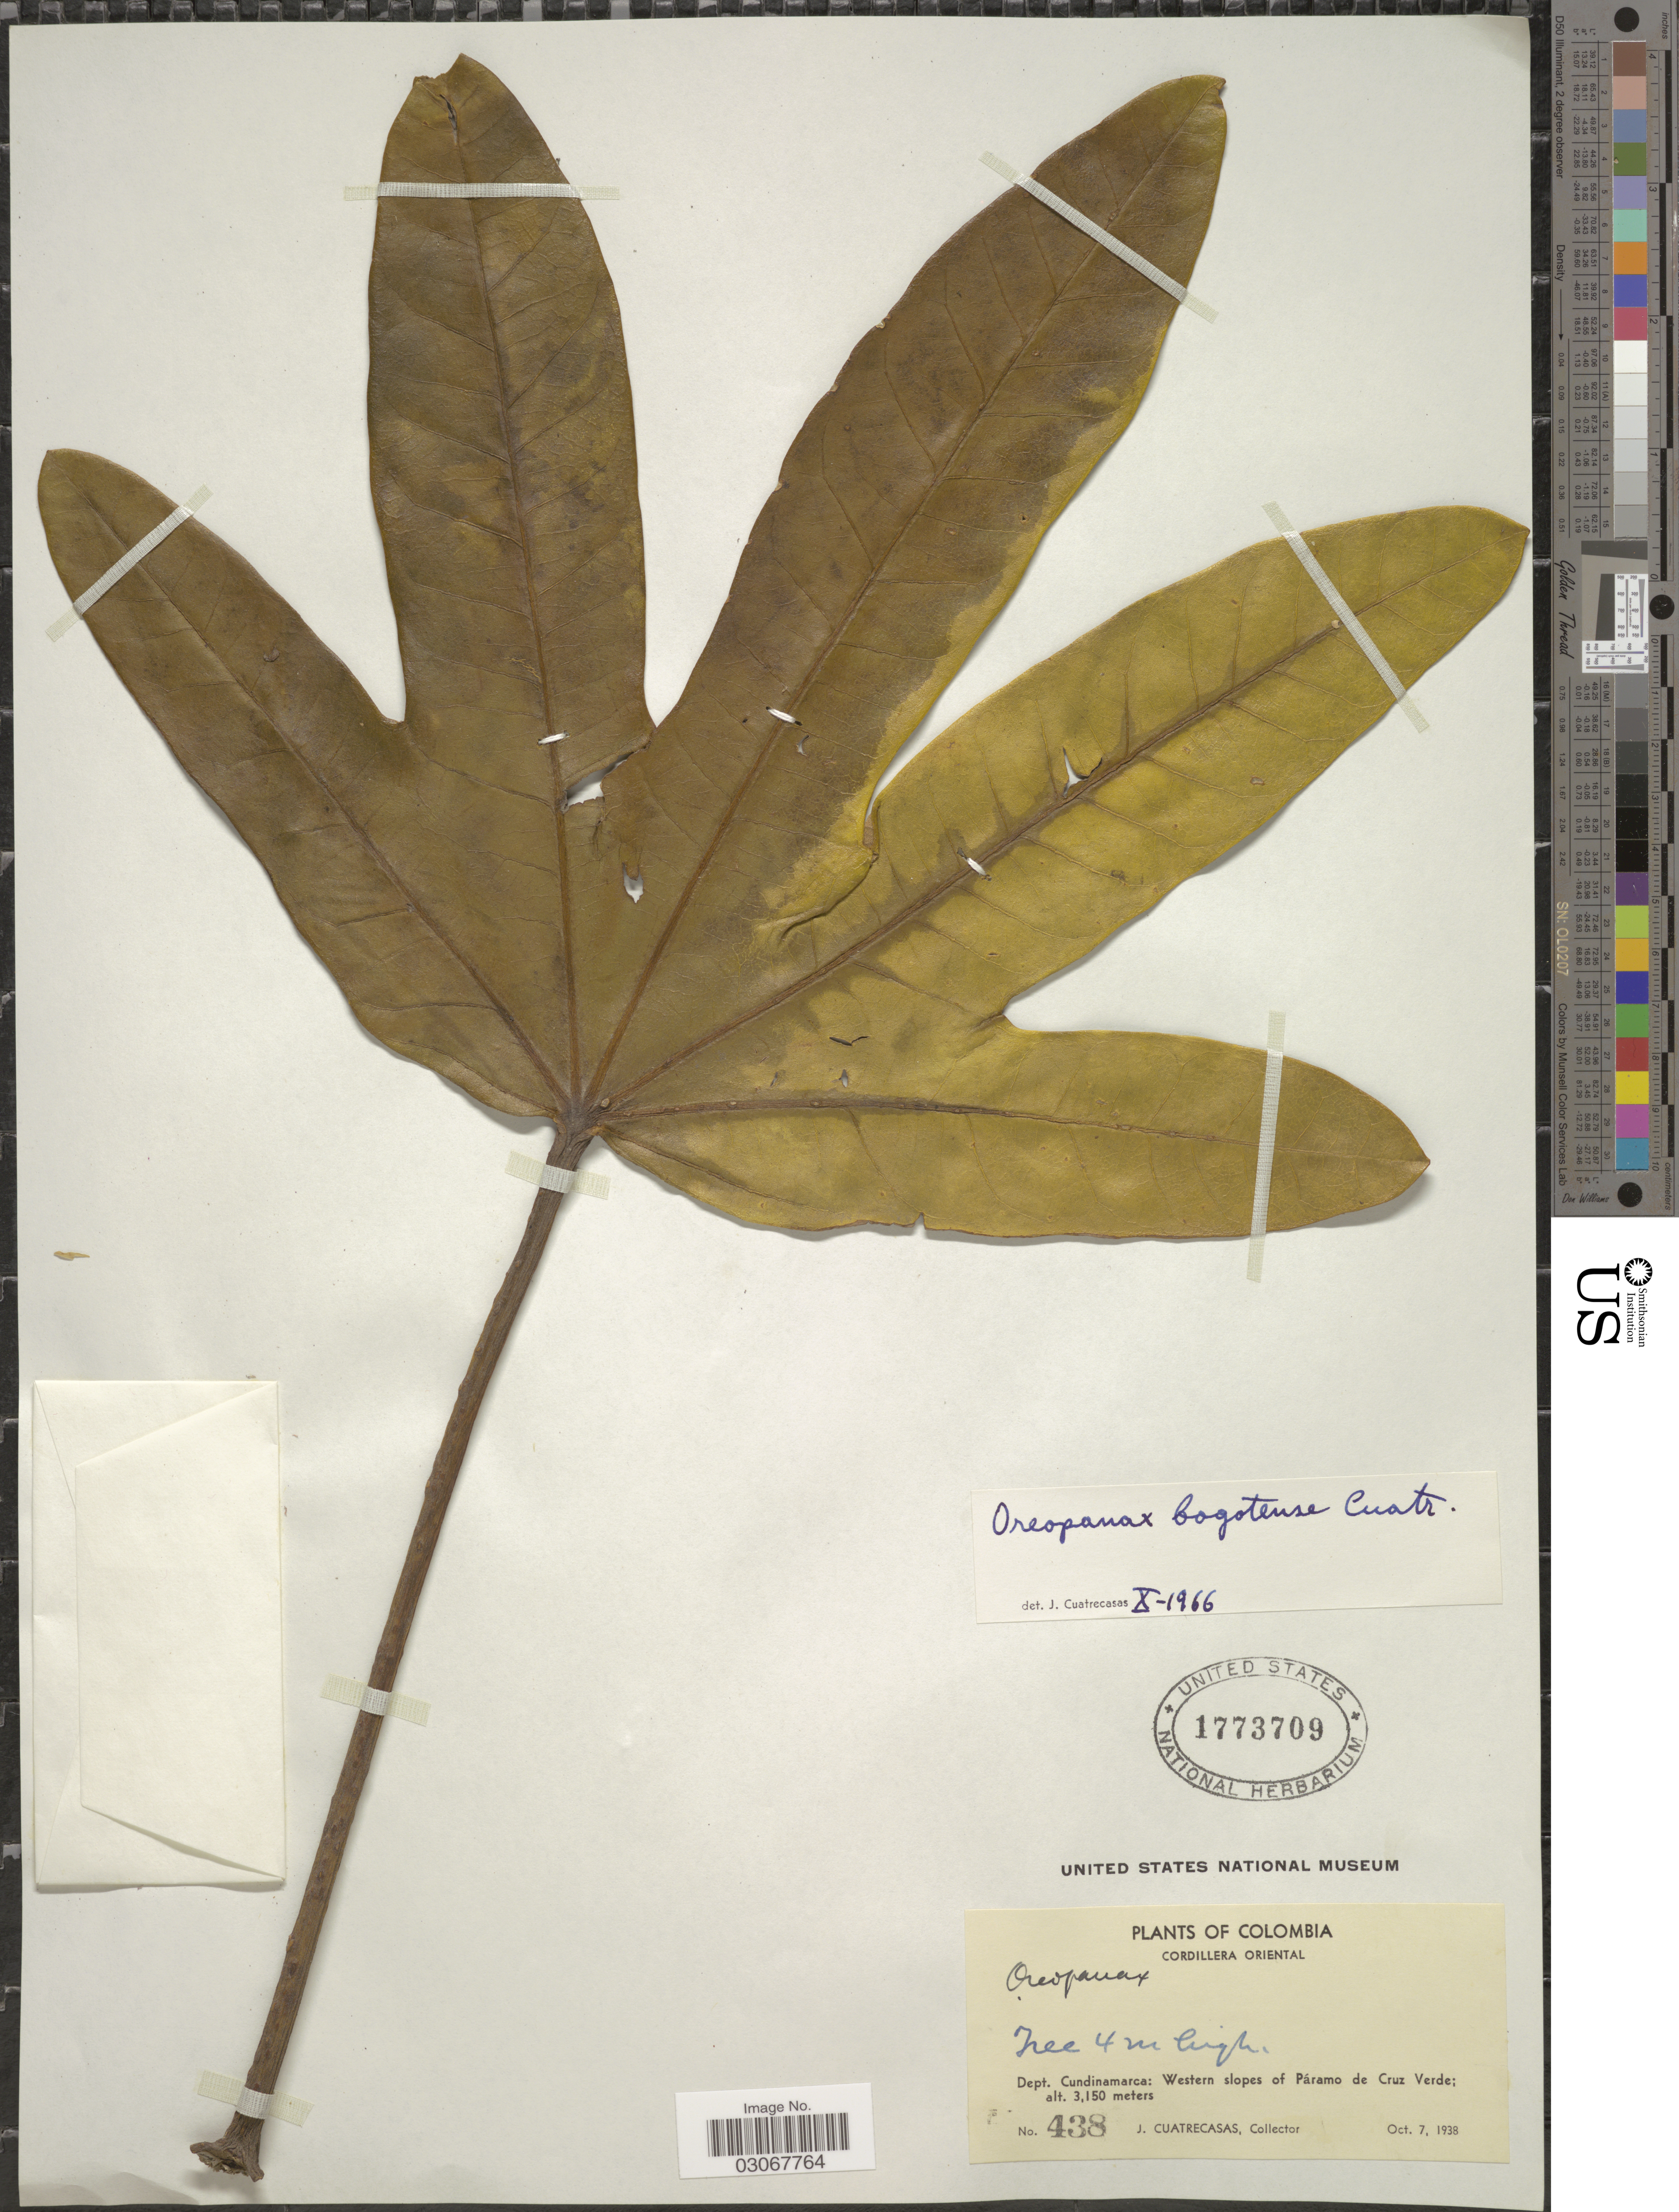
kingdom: Plantae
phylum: Tracheophyta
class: Magnoliopsida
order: Apiales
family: Araliaceae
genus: Oreopanax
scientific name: Oreopanax bogotense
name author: Cuatrec.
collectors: J. Cuatrecasas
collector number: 438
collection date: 1938-10-07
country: Colombia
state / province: Cundinamarca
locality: Cordillera Oriental. Dept. Cundinamarca: Western slopes of Páramo de Cruz Verde.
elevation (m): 3150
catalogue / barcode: US 1773709